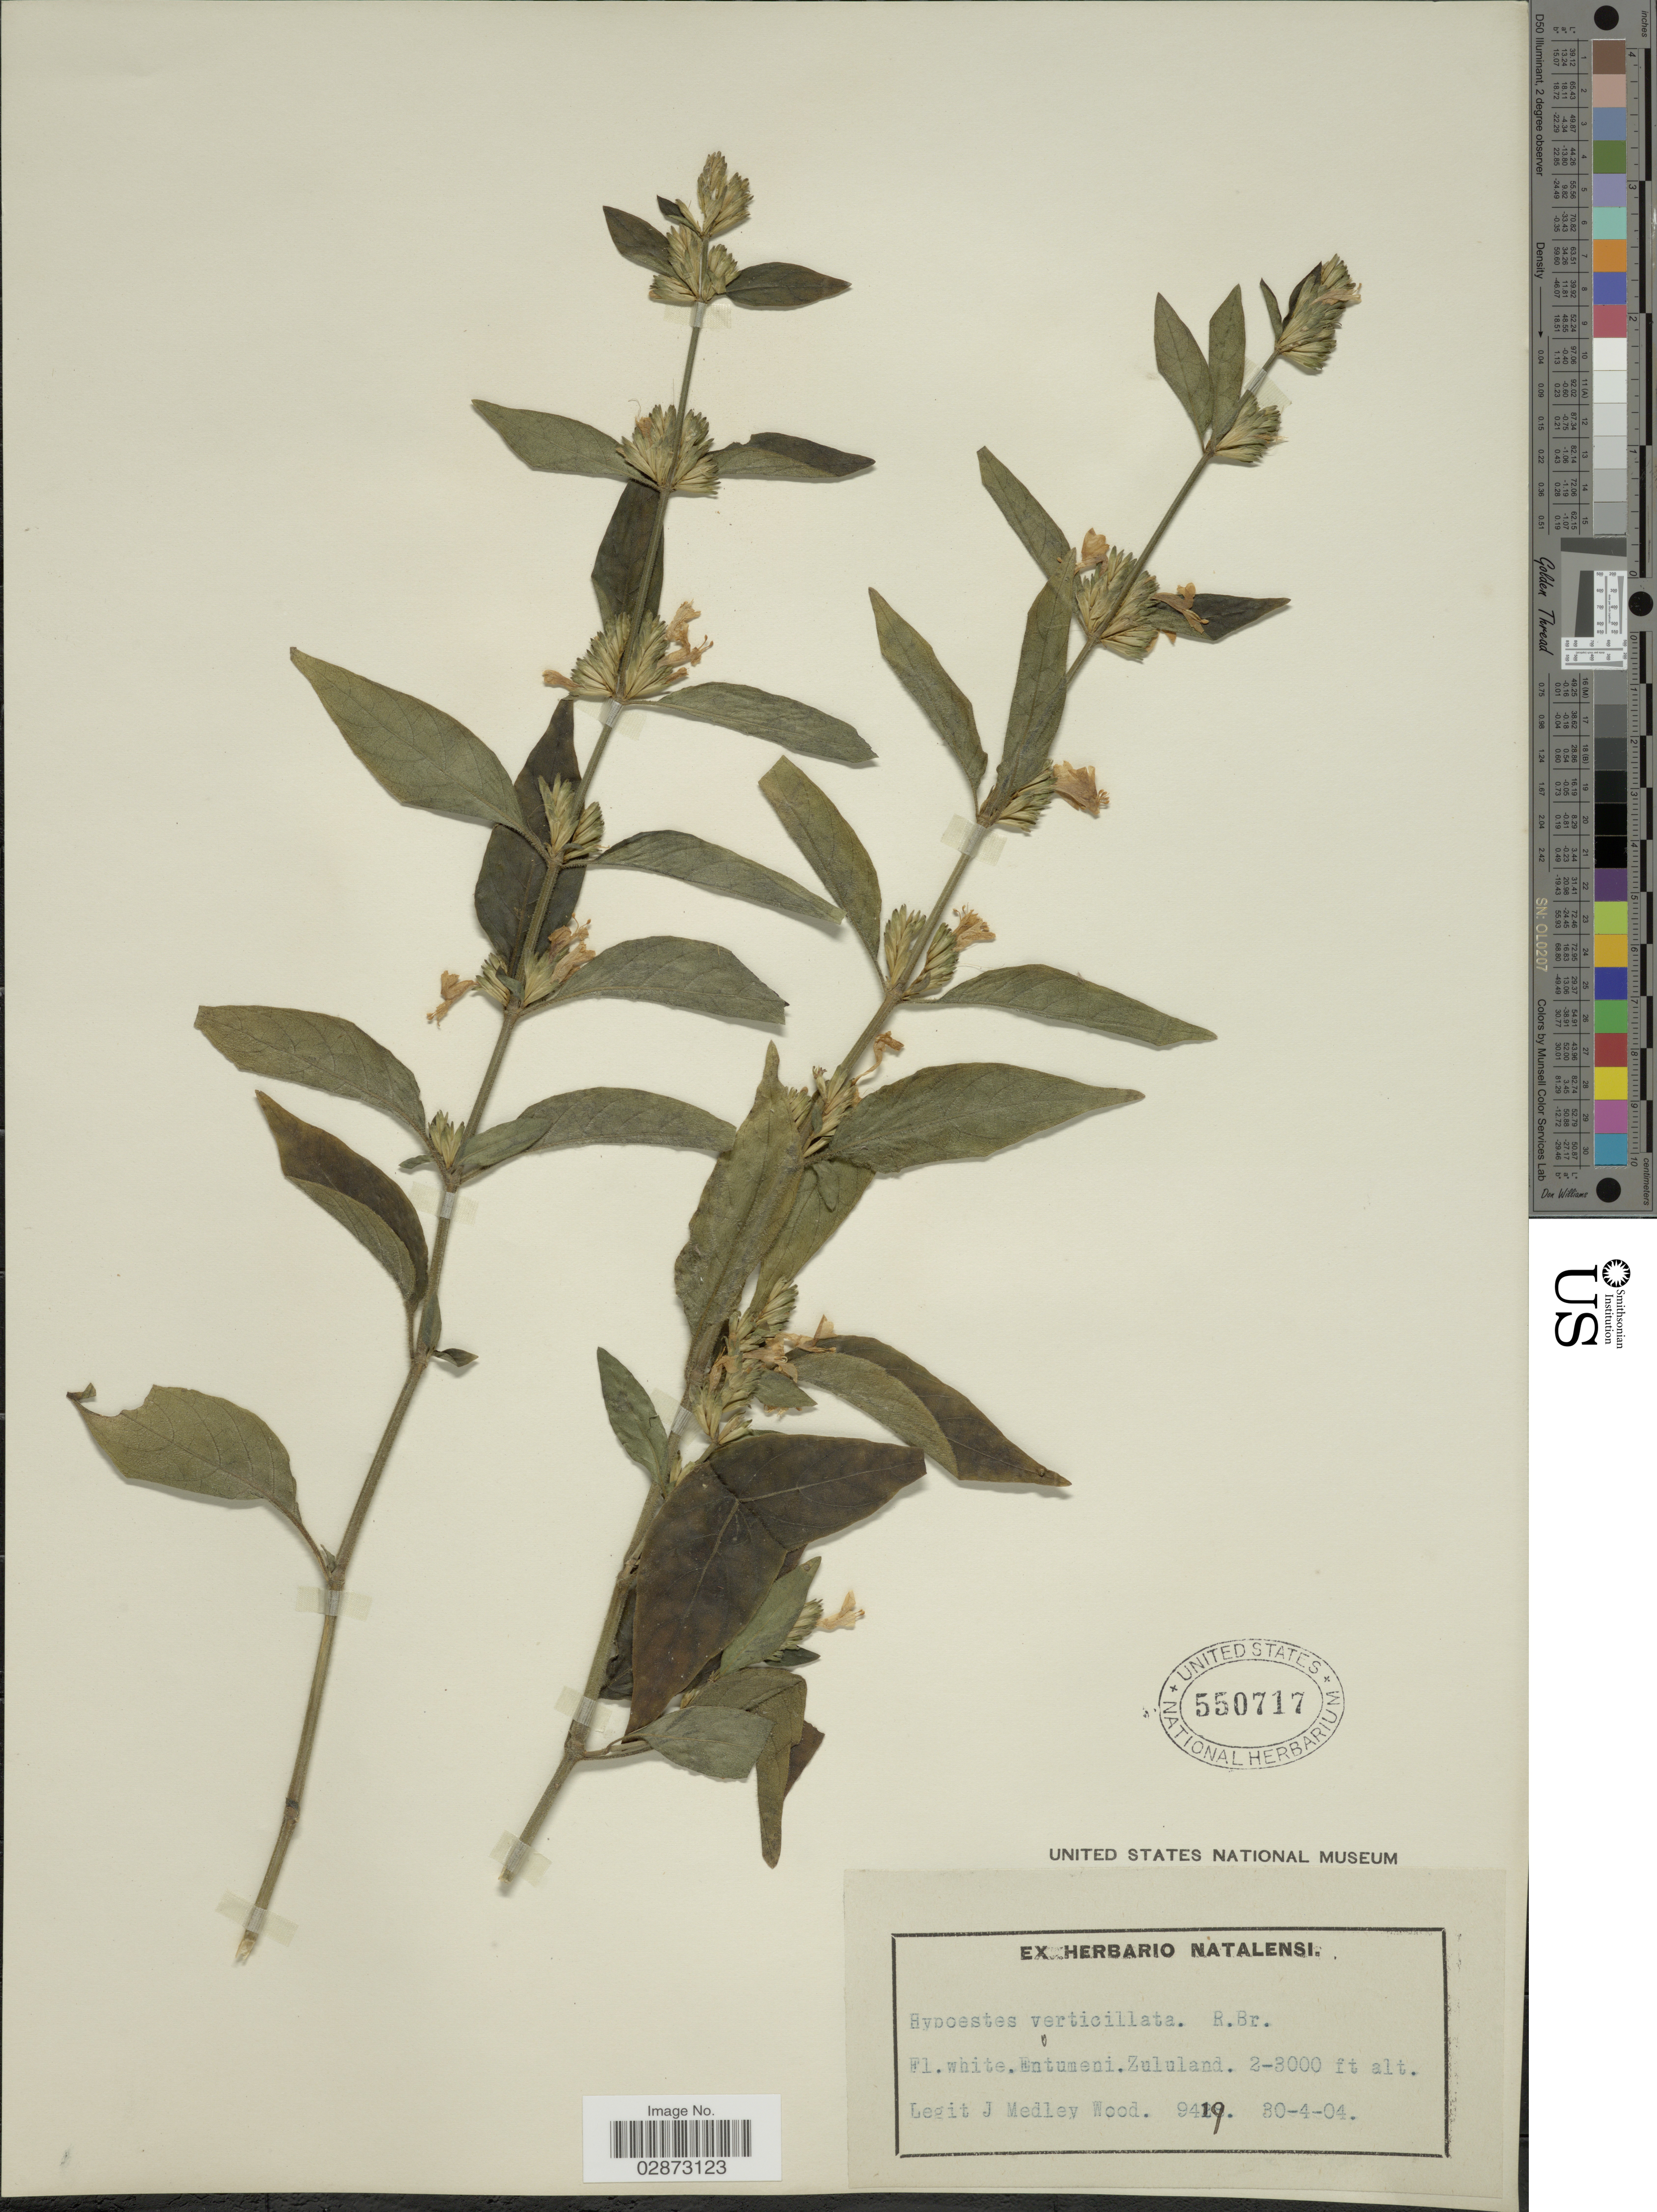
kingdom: Plantae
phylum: Tracheophyta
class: Magnoliopsida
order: Lamiales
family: Acanthaceae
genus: Hypoestes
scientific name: Hypoestes verticillaris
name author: (L. f.) Sol.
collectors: J. Medley Wood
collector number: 9419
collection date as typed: Transcribed d/m/y: 30/4/4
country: South Africa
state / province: KwaZulu-Natal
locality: Entumeni. Zululand.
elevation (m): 610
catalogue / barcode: US 550717